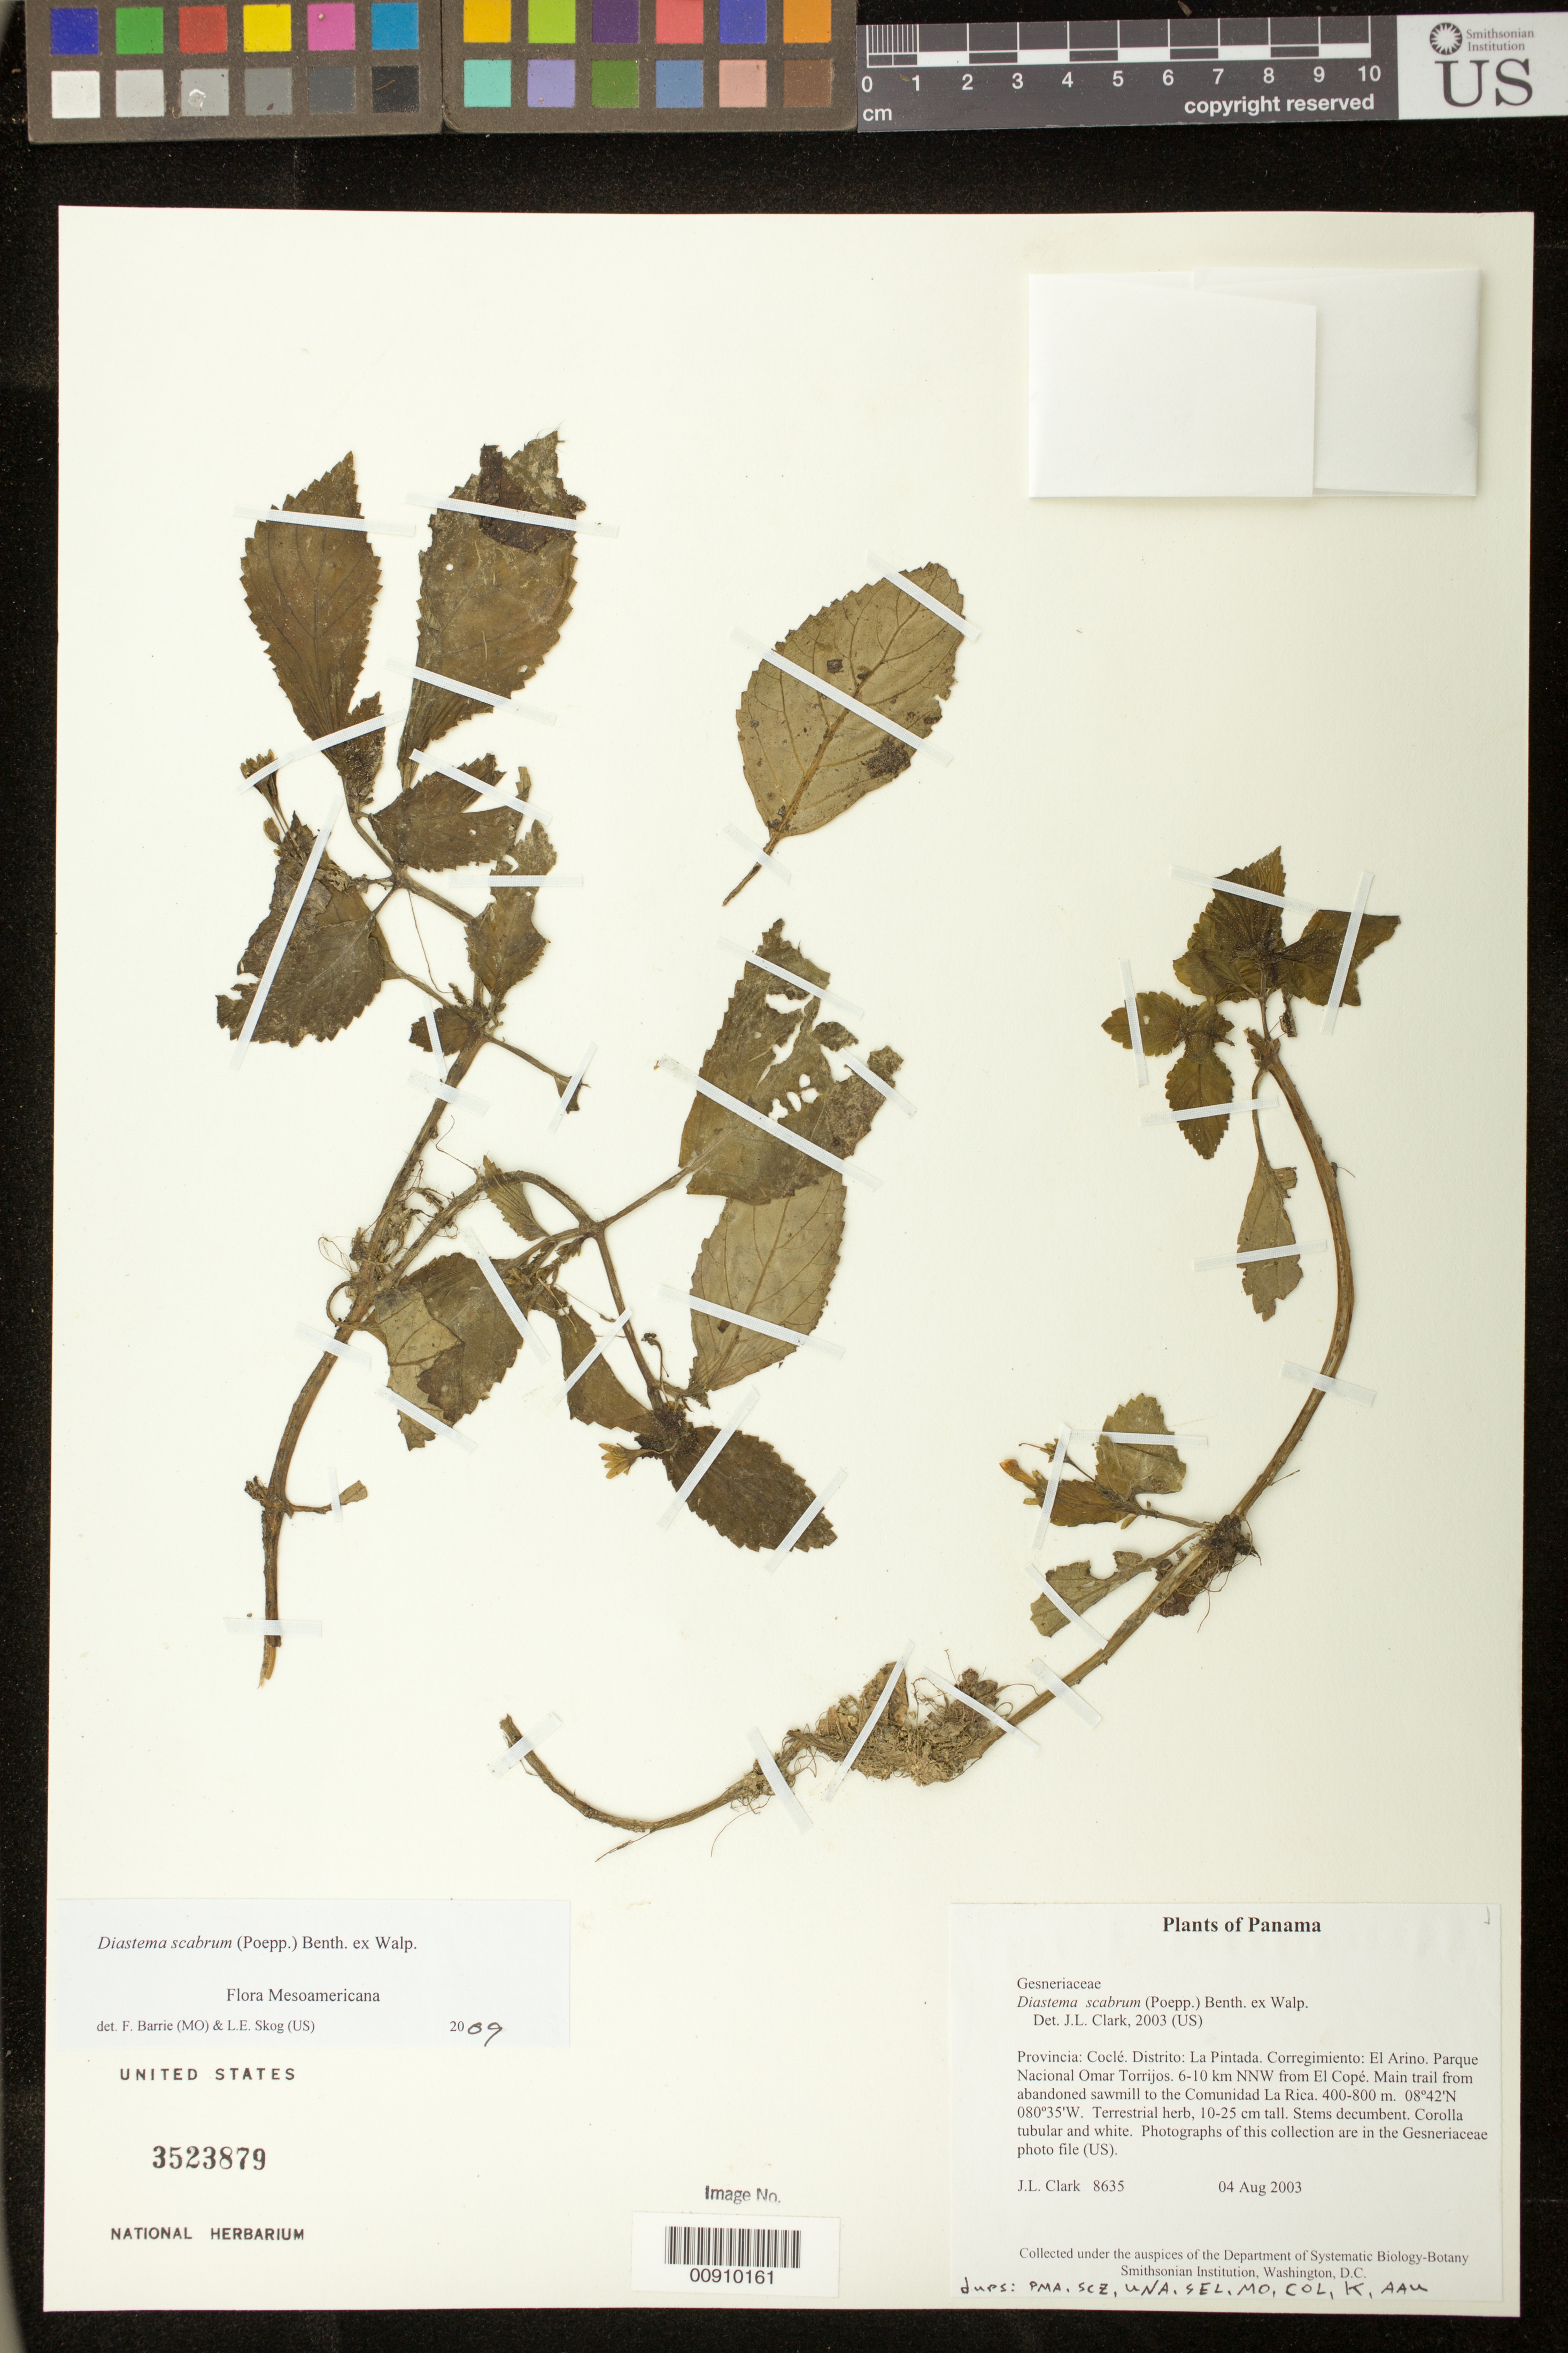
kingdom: Plantae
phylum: Tracheophyta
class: Magnoliopsida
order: Lamiales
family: Gesneriaceae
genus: Diastema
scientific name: Diastema scabrum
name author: (Poepp.) Benth. ex Walp.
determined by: Clark, J. L., (SEL), The Marie Selby Botanical Garden (UNITED STATES)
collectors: J. L. Clark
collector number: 8635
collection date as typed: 04 Aug 2003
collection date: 2003-08-04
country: Panama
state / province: Coclé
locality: La Pintada. Corregimiento: El Arino. Parque Nacional Omar Torrijos. 6-10 km NNW from El Copé. Main trail from abandoned sawmill to the Comunidad La Rica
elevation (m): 400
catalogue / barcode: US 3523879